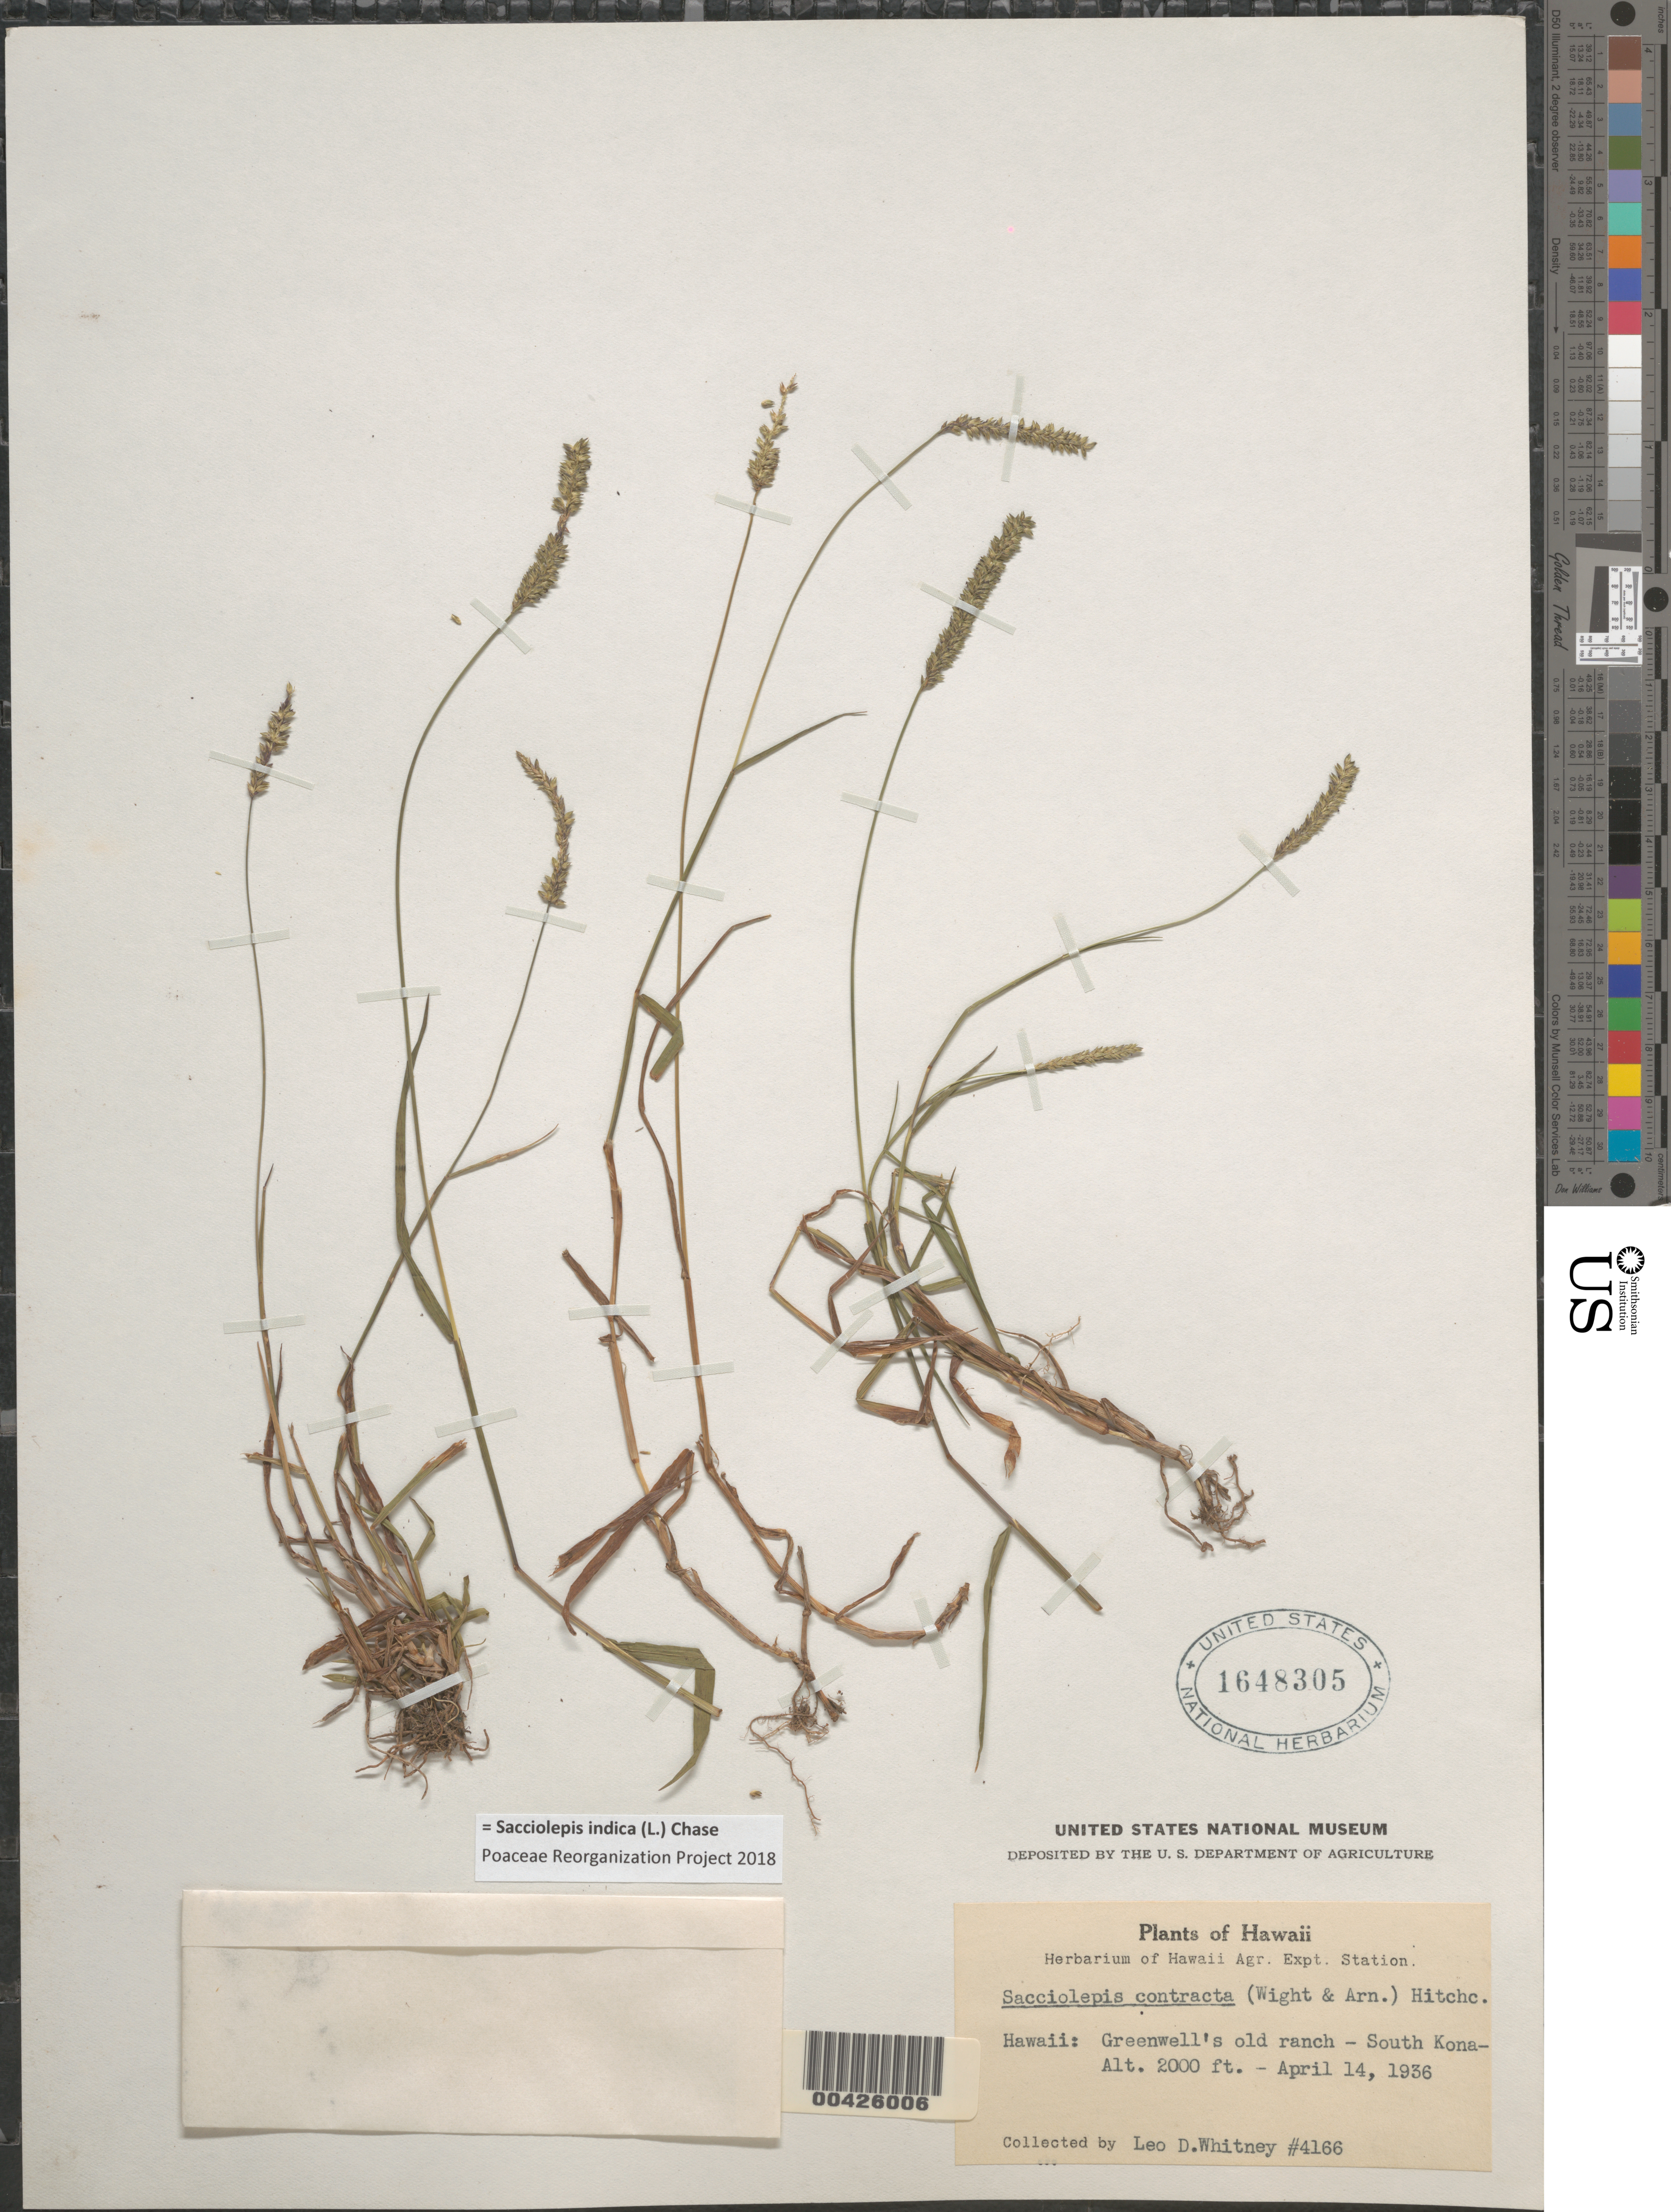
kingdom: Plantae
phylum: Tracheophyta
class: Liliopsida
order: Poales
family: Poaceae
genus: Sacciolepis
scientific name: Sacciolepis indica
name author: (L.) Chase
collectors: L. Whitney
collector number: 4166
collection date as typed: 14 Apr 1936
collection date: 1936-04-14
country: United States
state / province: Hawaii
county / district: Hawaii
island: Hawaii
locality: Greenwell's old ranch - S Kona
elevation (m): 610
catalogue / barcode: US 1648305